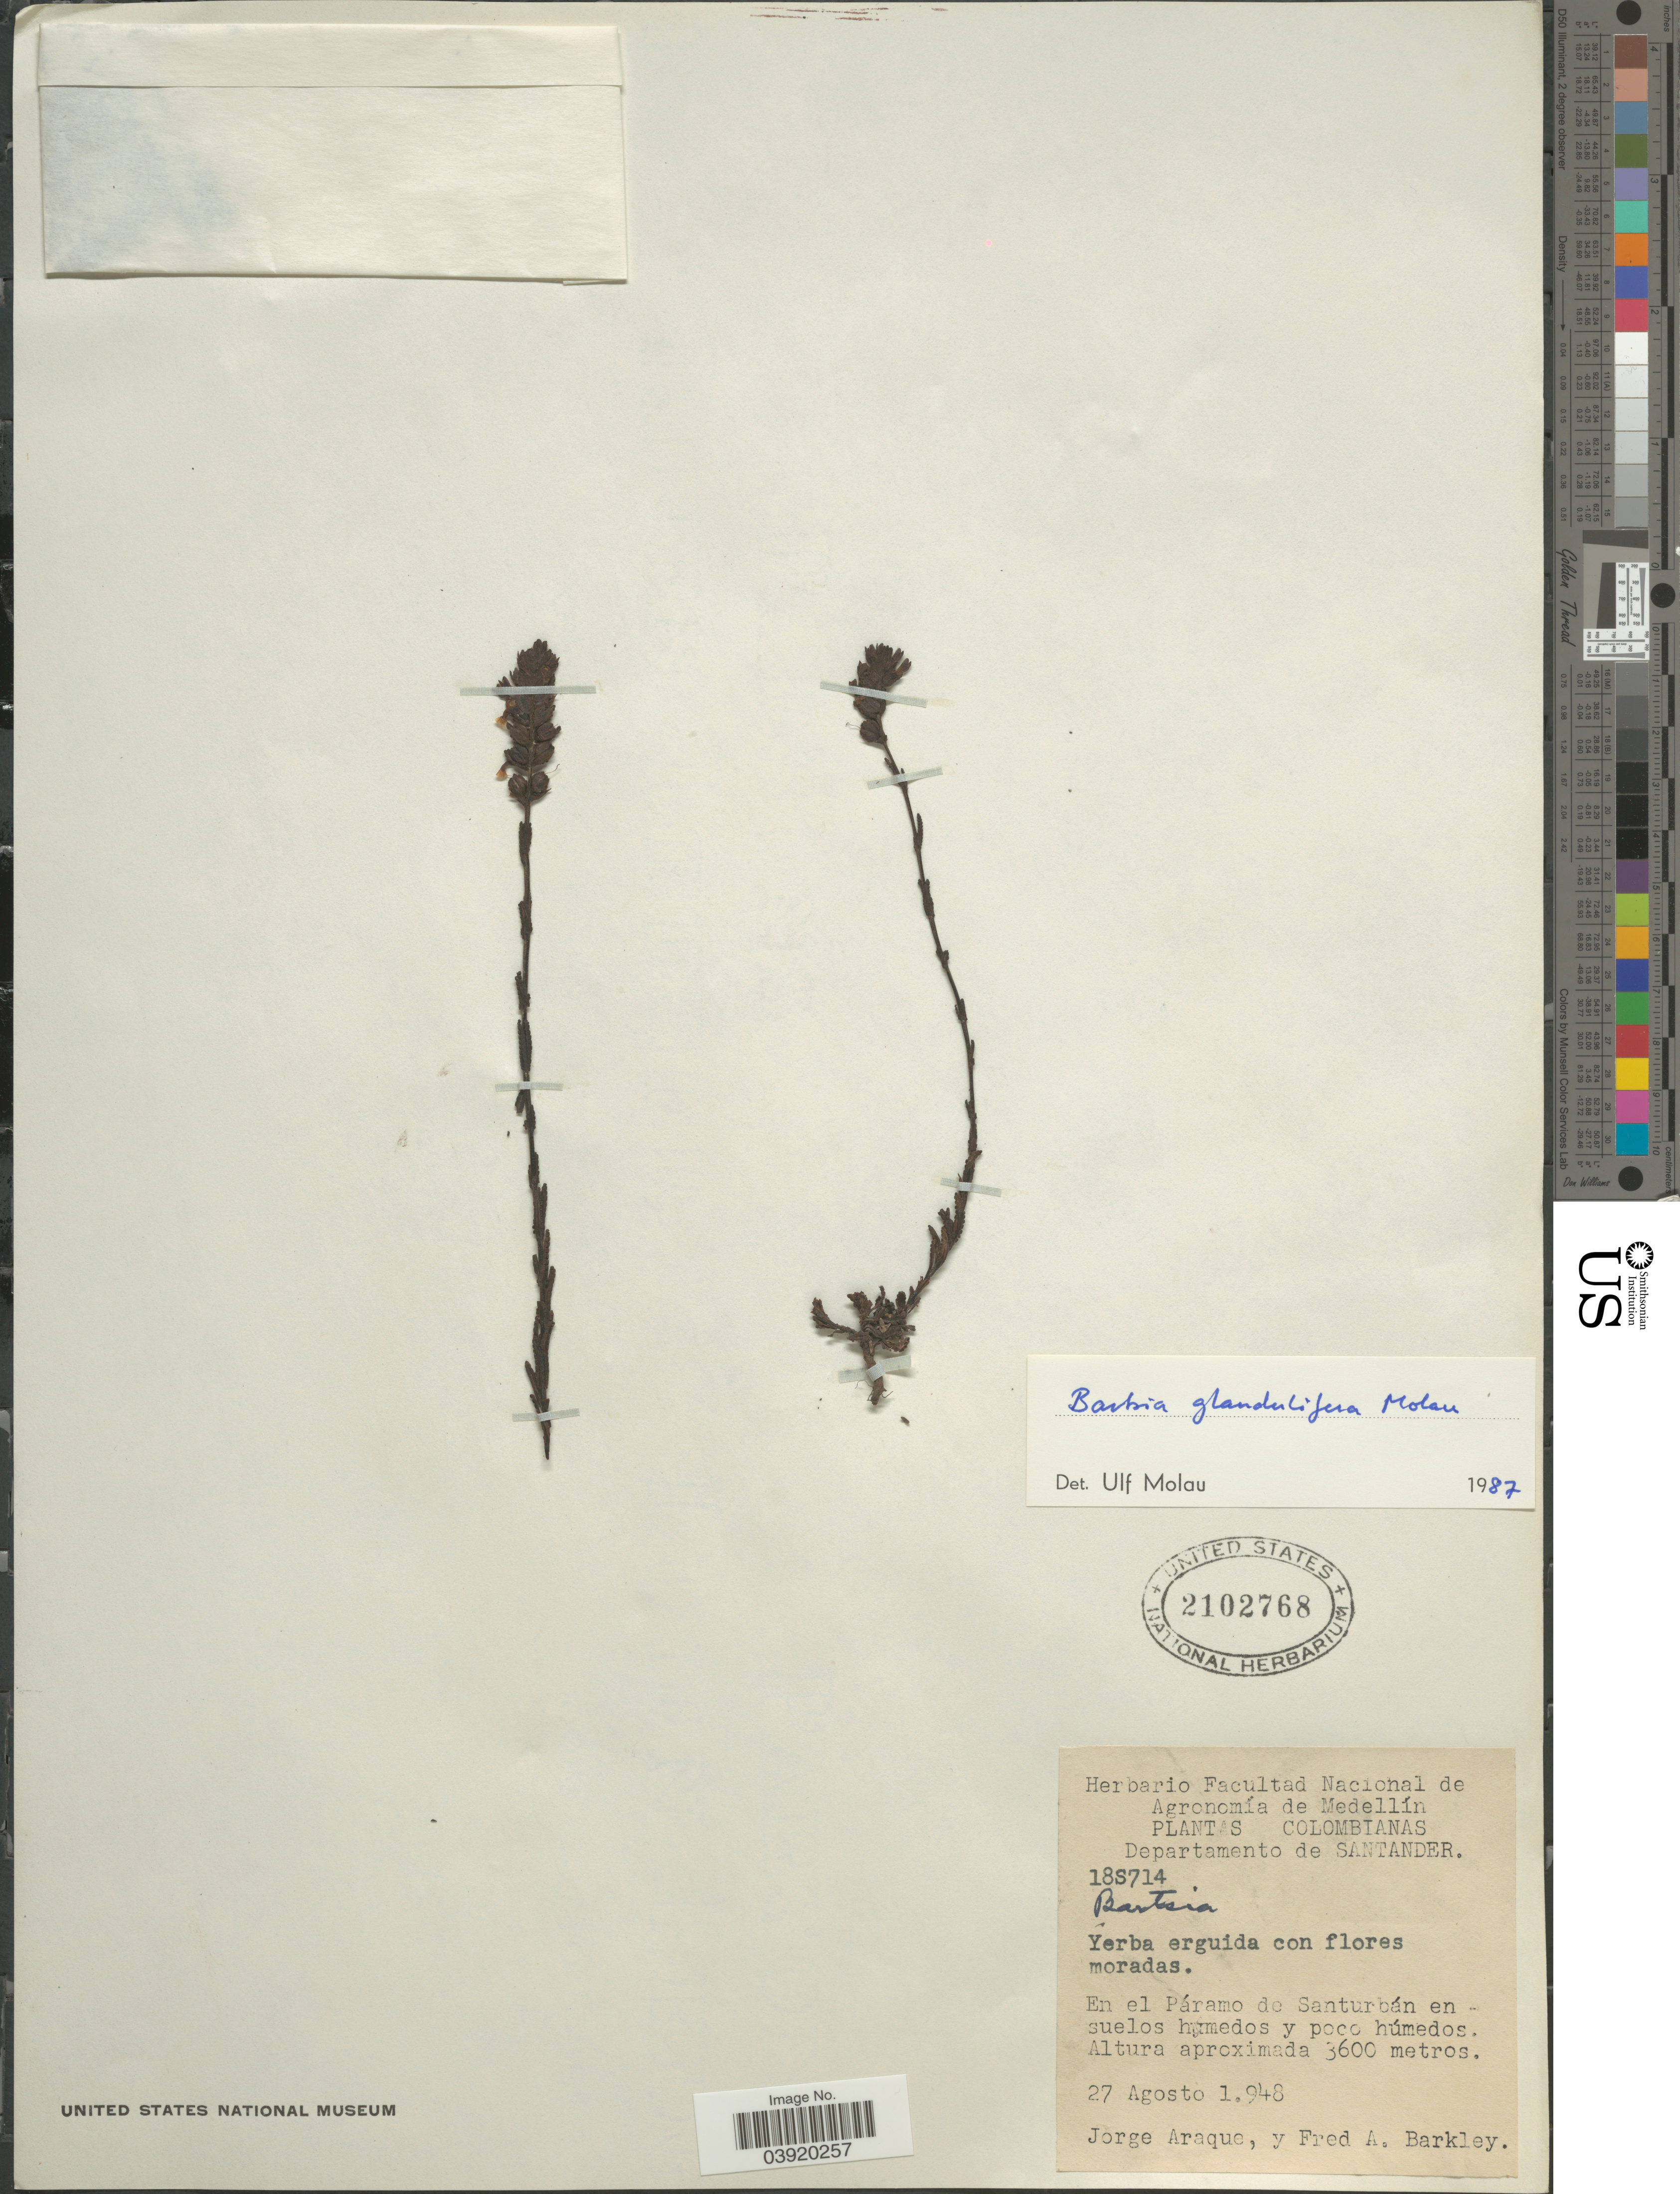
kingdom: Plantae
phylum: Tracheophyta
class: Magnoliopsida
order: Lamiales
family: Orobanchaceae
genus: Bartsia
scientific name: Bartsia glandulifera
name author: Molau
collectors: J. Araque & F. A. Barkley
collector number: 18S714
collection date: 1948-08-27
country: Colombia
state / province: Santander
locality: Departamento de Santander. En el Páramo de Santurbán ensuelos humedos y poco húmedos.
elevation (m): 3600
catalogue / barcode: US 2102768